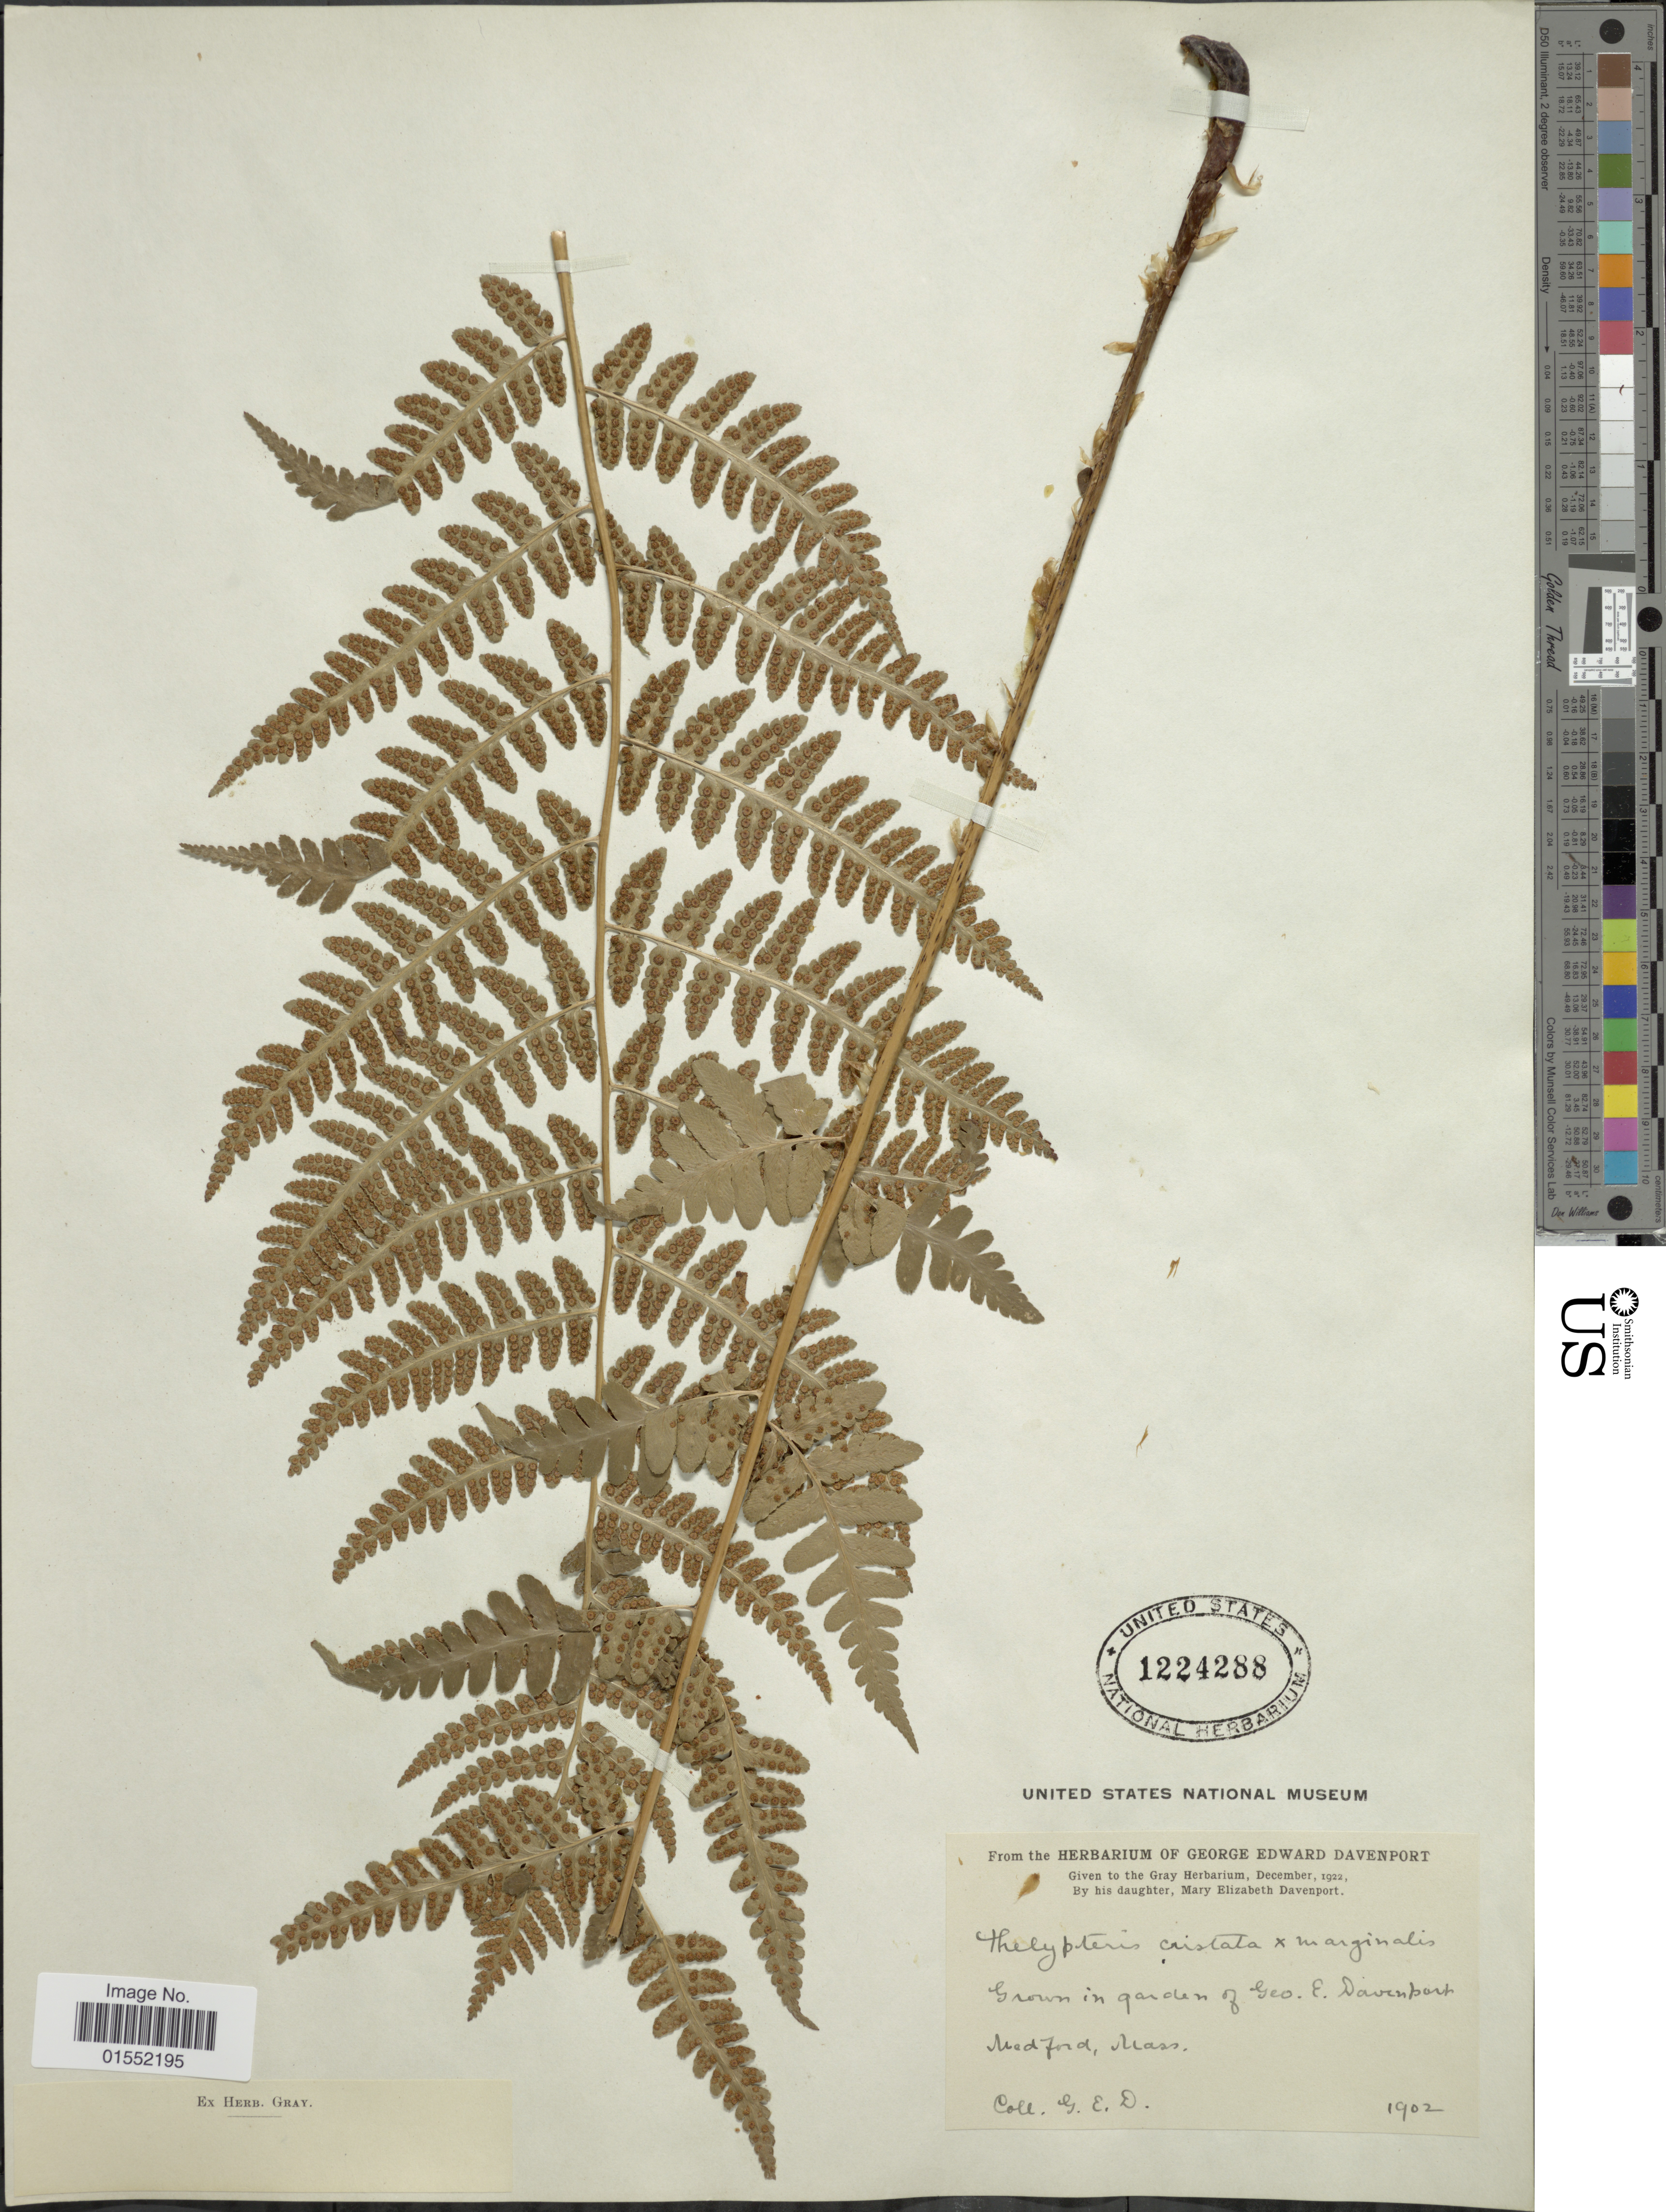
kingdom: Plantae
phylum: Tracheophyta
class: Polypodiopsida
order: Polypodiales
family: Dryopteridaceae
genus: Dryopteris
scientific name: Dryopteris x slossoniae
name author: Wherry ex Lellinger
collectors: G. E. Davenport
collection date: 1902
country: United States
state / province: Massachusetts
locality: Grown in garden of Geo. E. Davenport, Medford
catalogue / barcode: US 1224288